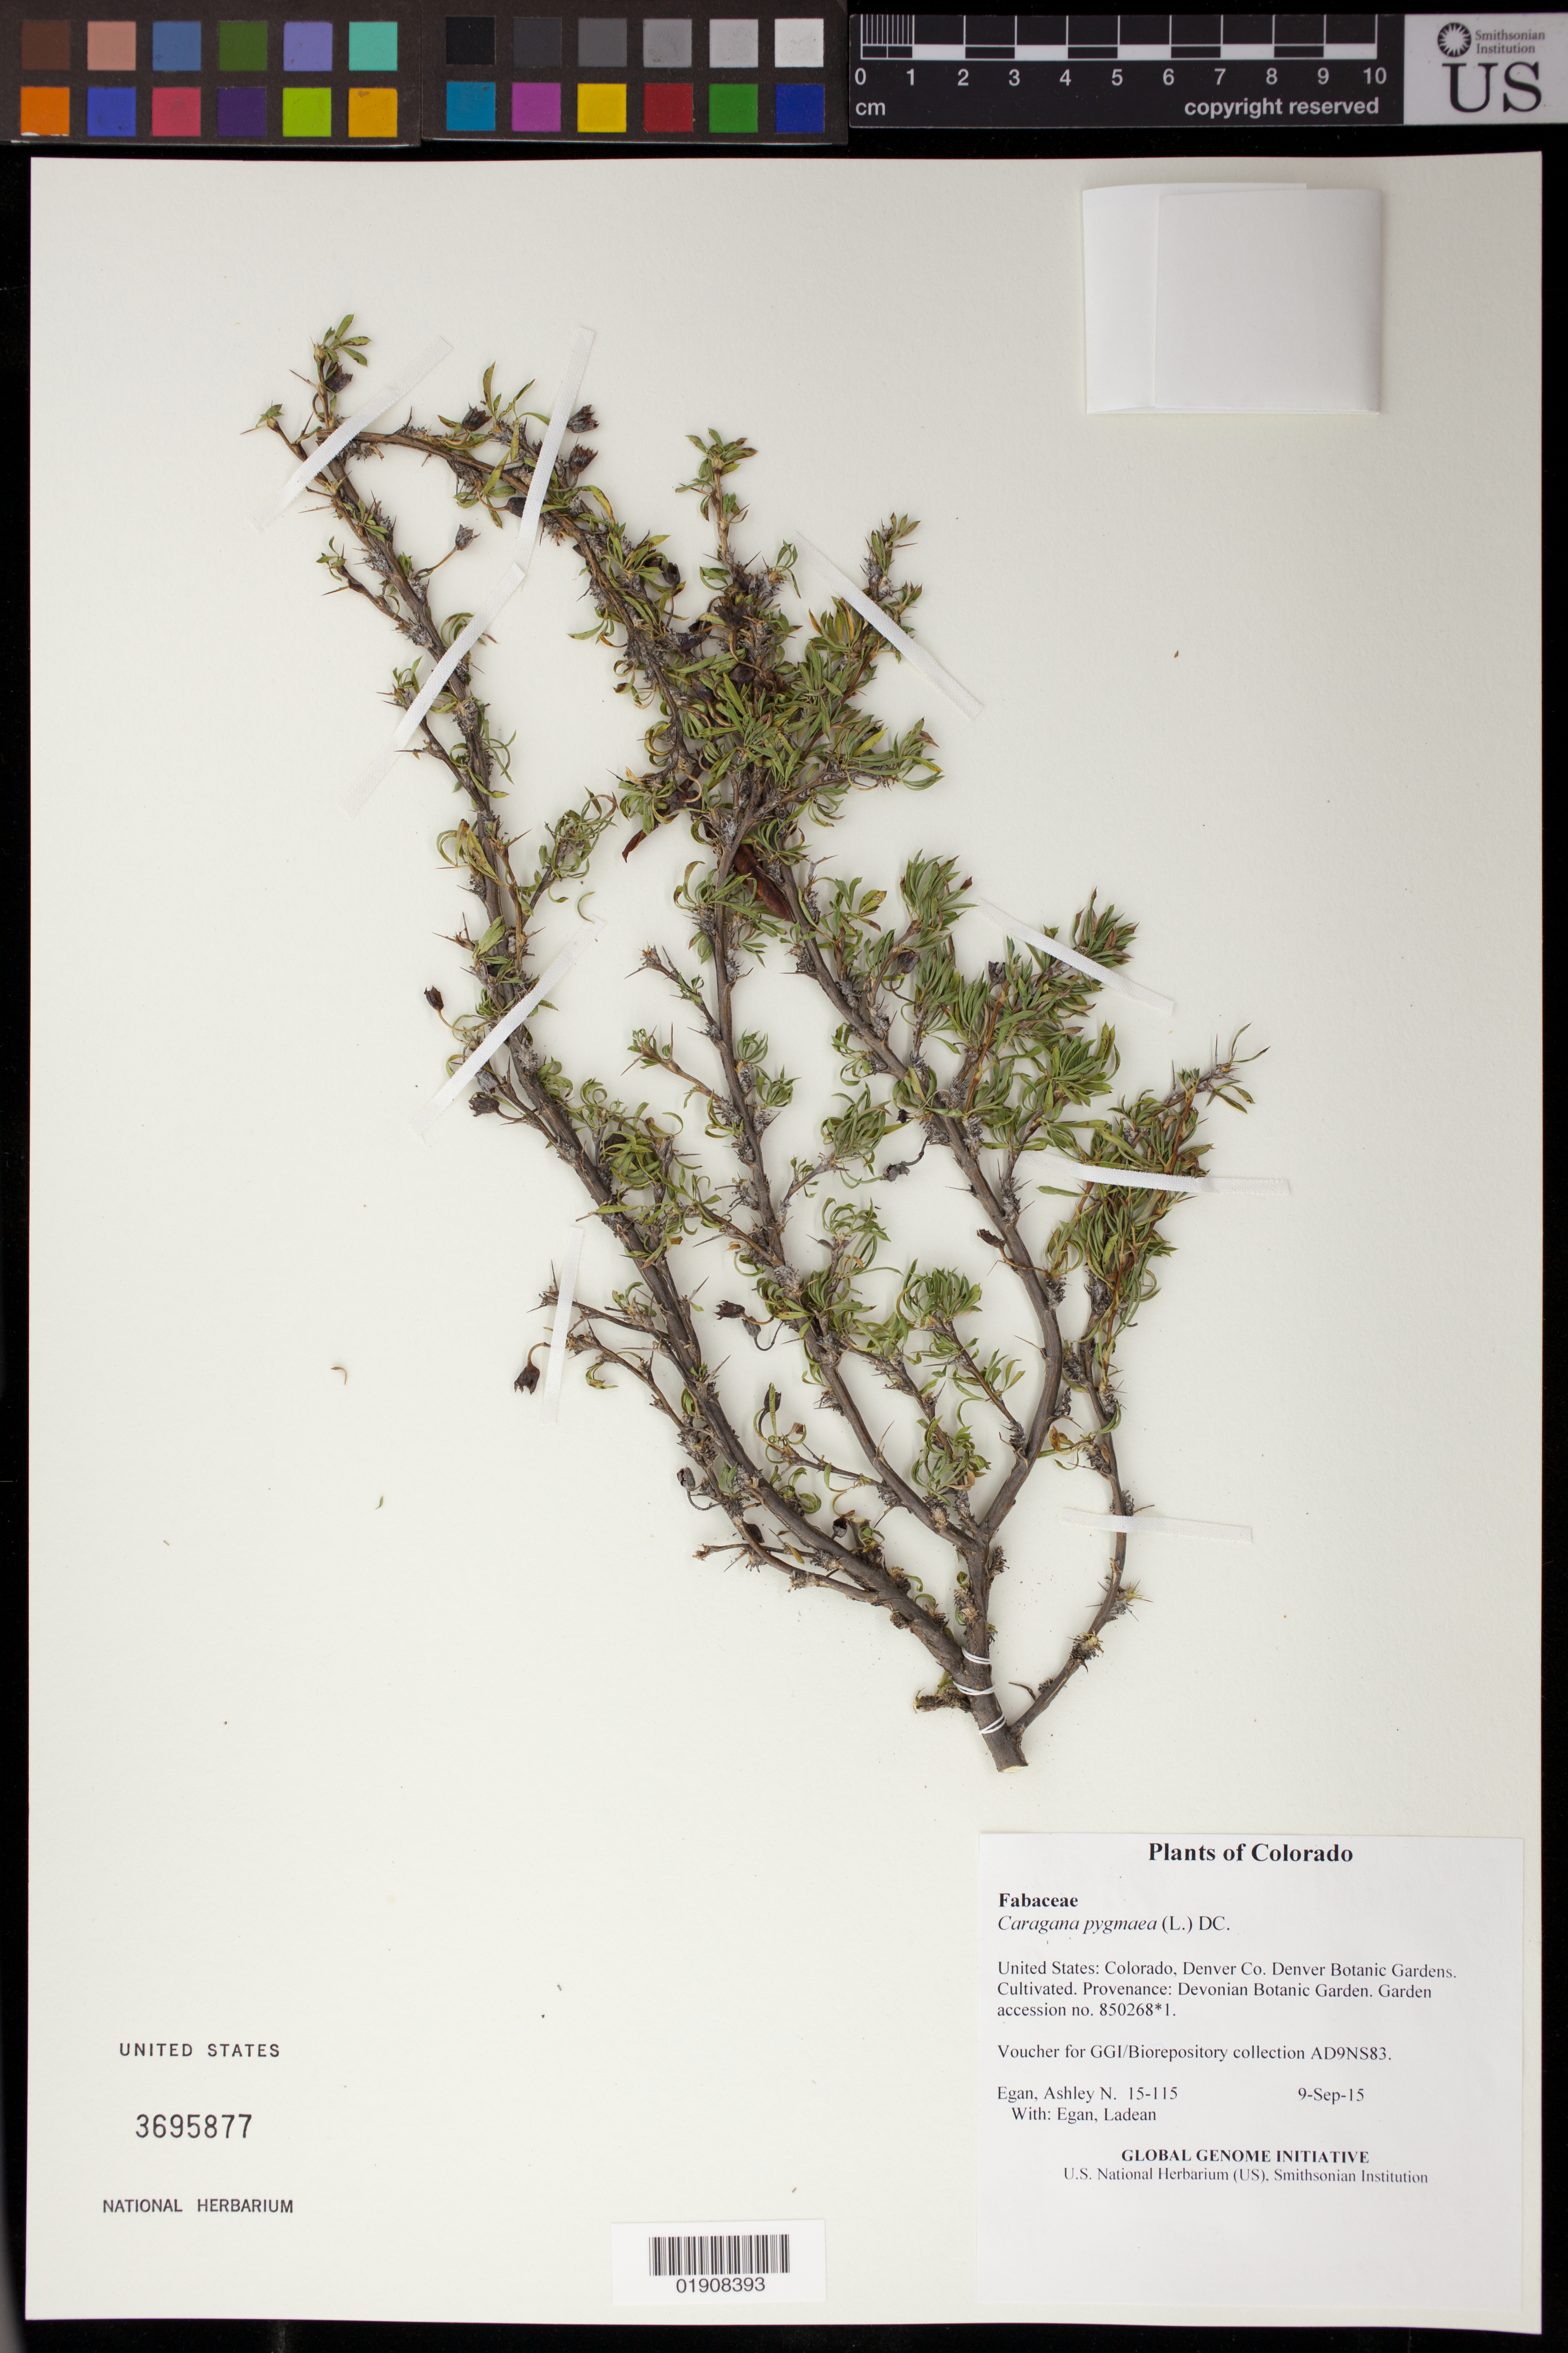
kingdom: Plantae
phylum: Tracheophyta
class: Magnoliopsida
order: Fabales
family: Fabaceae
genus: Caragana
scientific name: Caragana pygmaea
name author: (L.) DC.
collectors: A. N. Egan & L. Egan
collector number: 15-115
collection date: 2015-09-09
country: United States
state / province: Colorado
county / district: Denver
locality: Denver Botanic Gardens. Cultivated. Provenance: Devonian Botanic Garden. Garden accession no. 850268.1.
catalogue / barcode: US 3695877